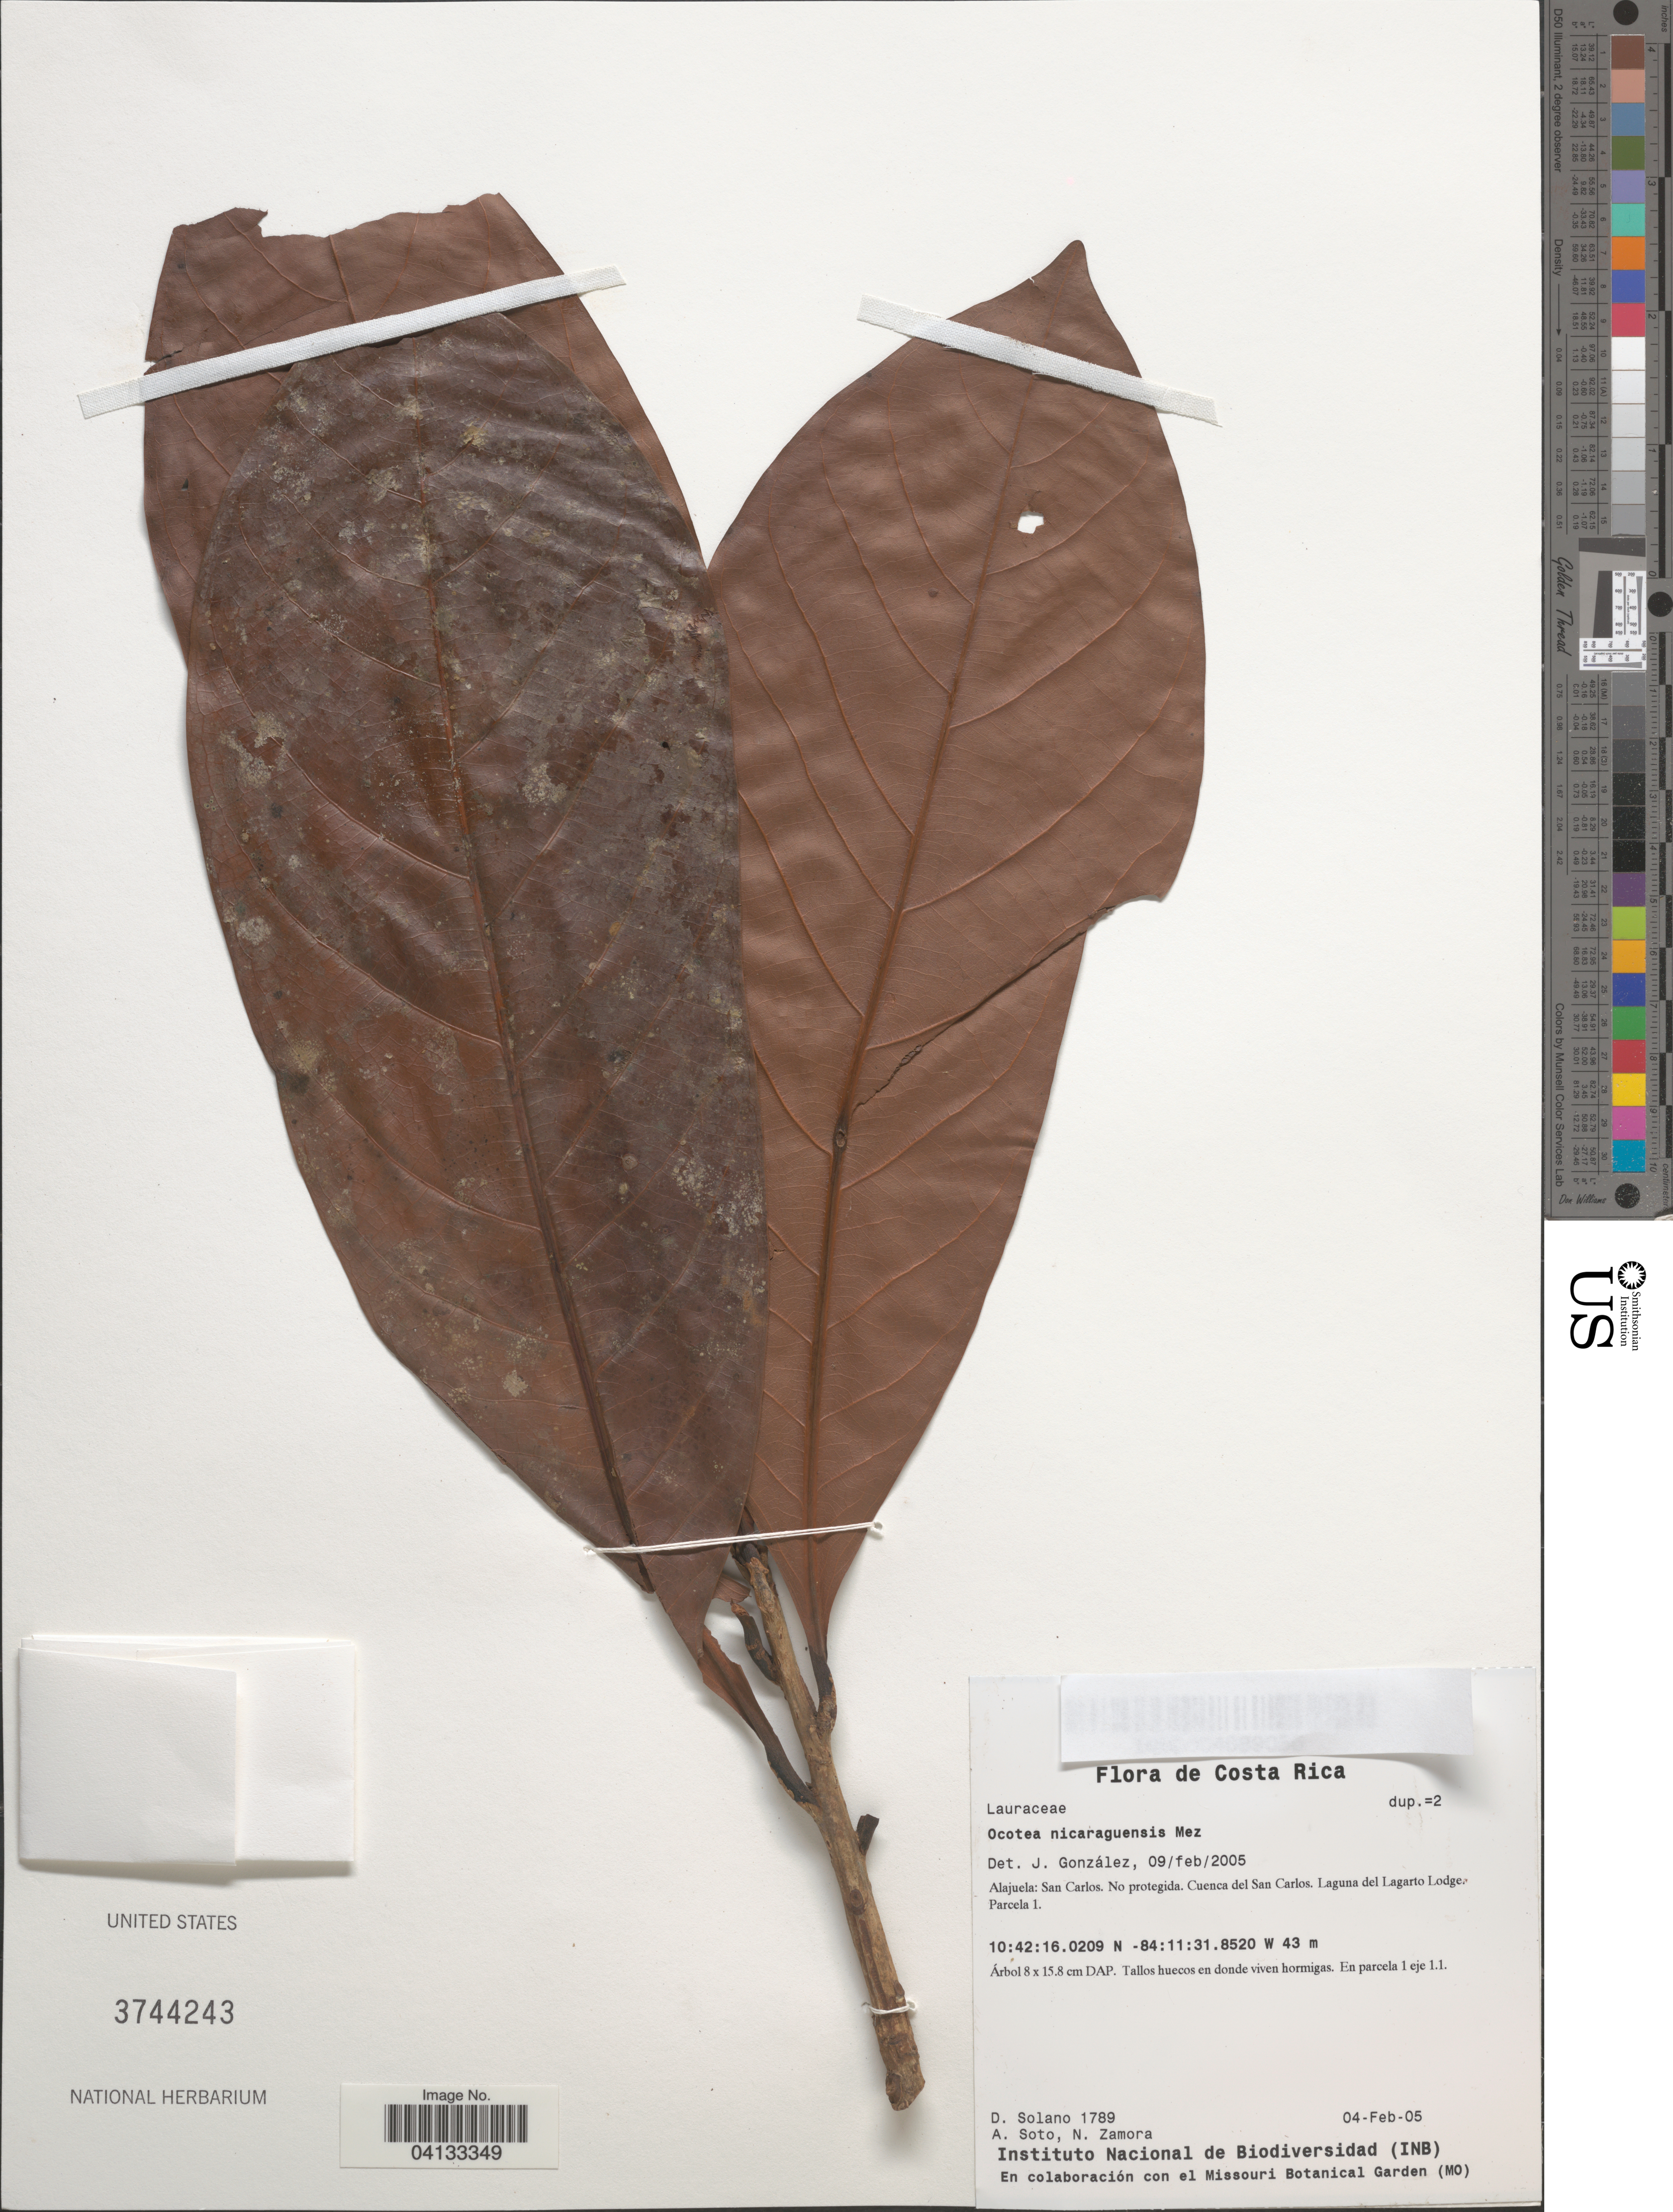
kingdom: Plantae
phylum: Tracheophyta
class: Magnoliopsida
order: Laurales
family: Lauraceae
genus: Ocotea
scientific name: Ocotea nicaraguensis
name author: Mez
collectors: D. Solano, A. Soto & N. Zamora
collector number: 1789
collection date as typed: Transcribed d/m/y: 4/2/5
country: Costa Rica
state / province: Alajuela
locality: San Carlos. No protegida. Cuenca del San Carlos. Laguna del Lagarto Lodge. Parcela 1.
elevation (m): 43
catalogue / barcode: US 3744243